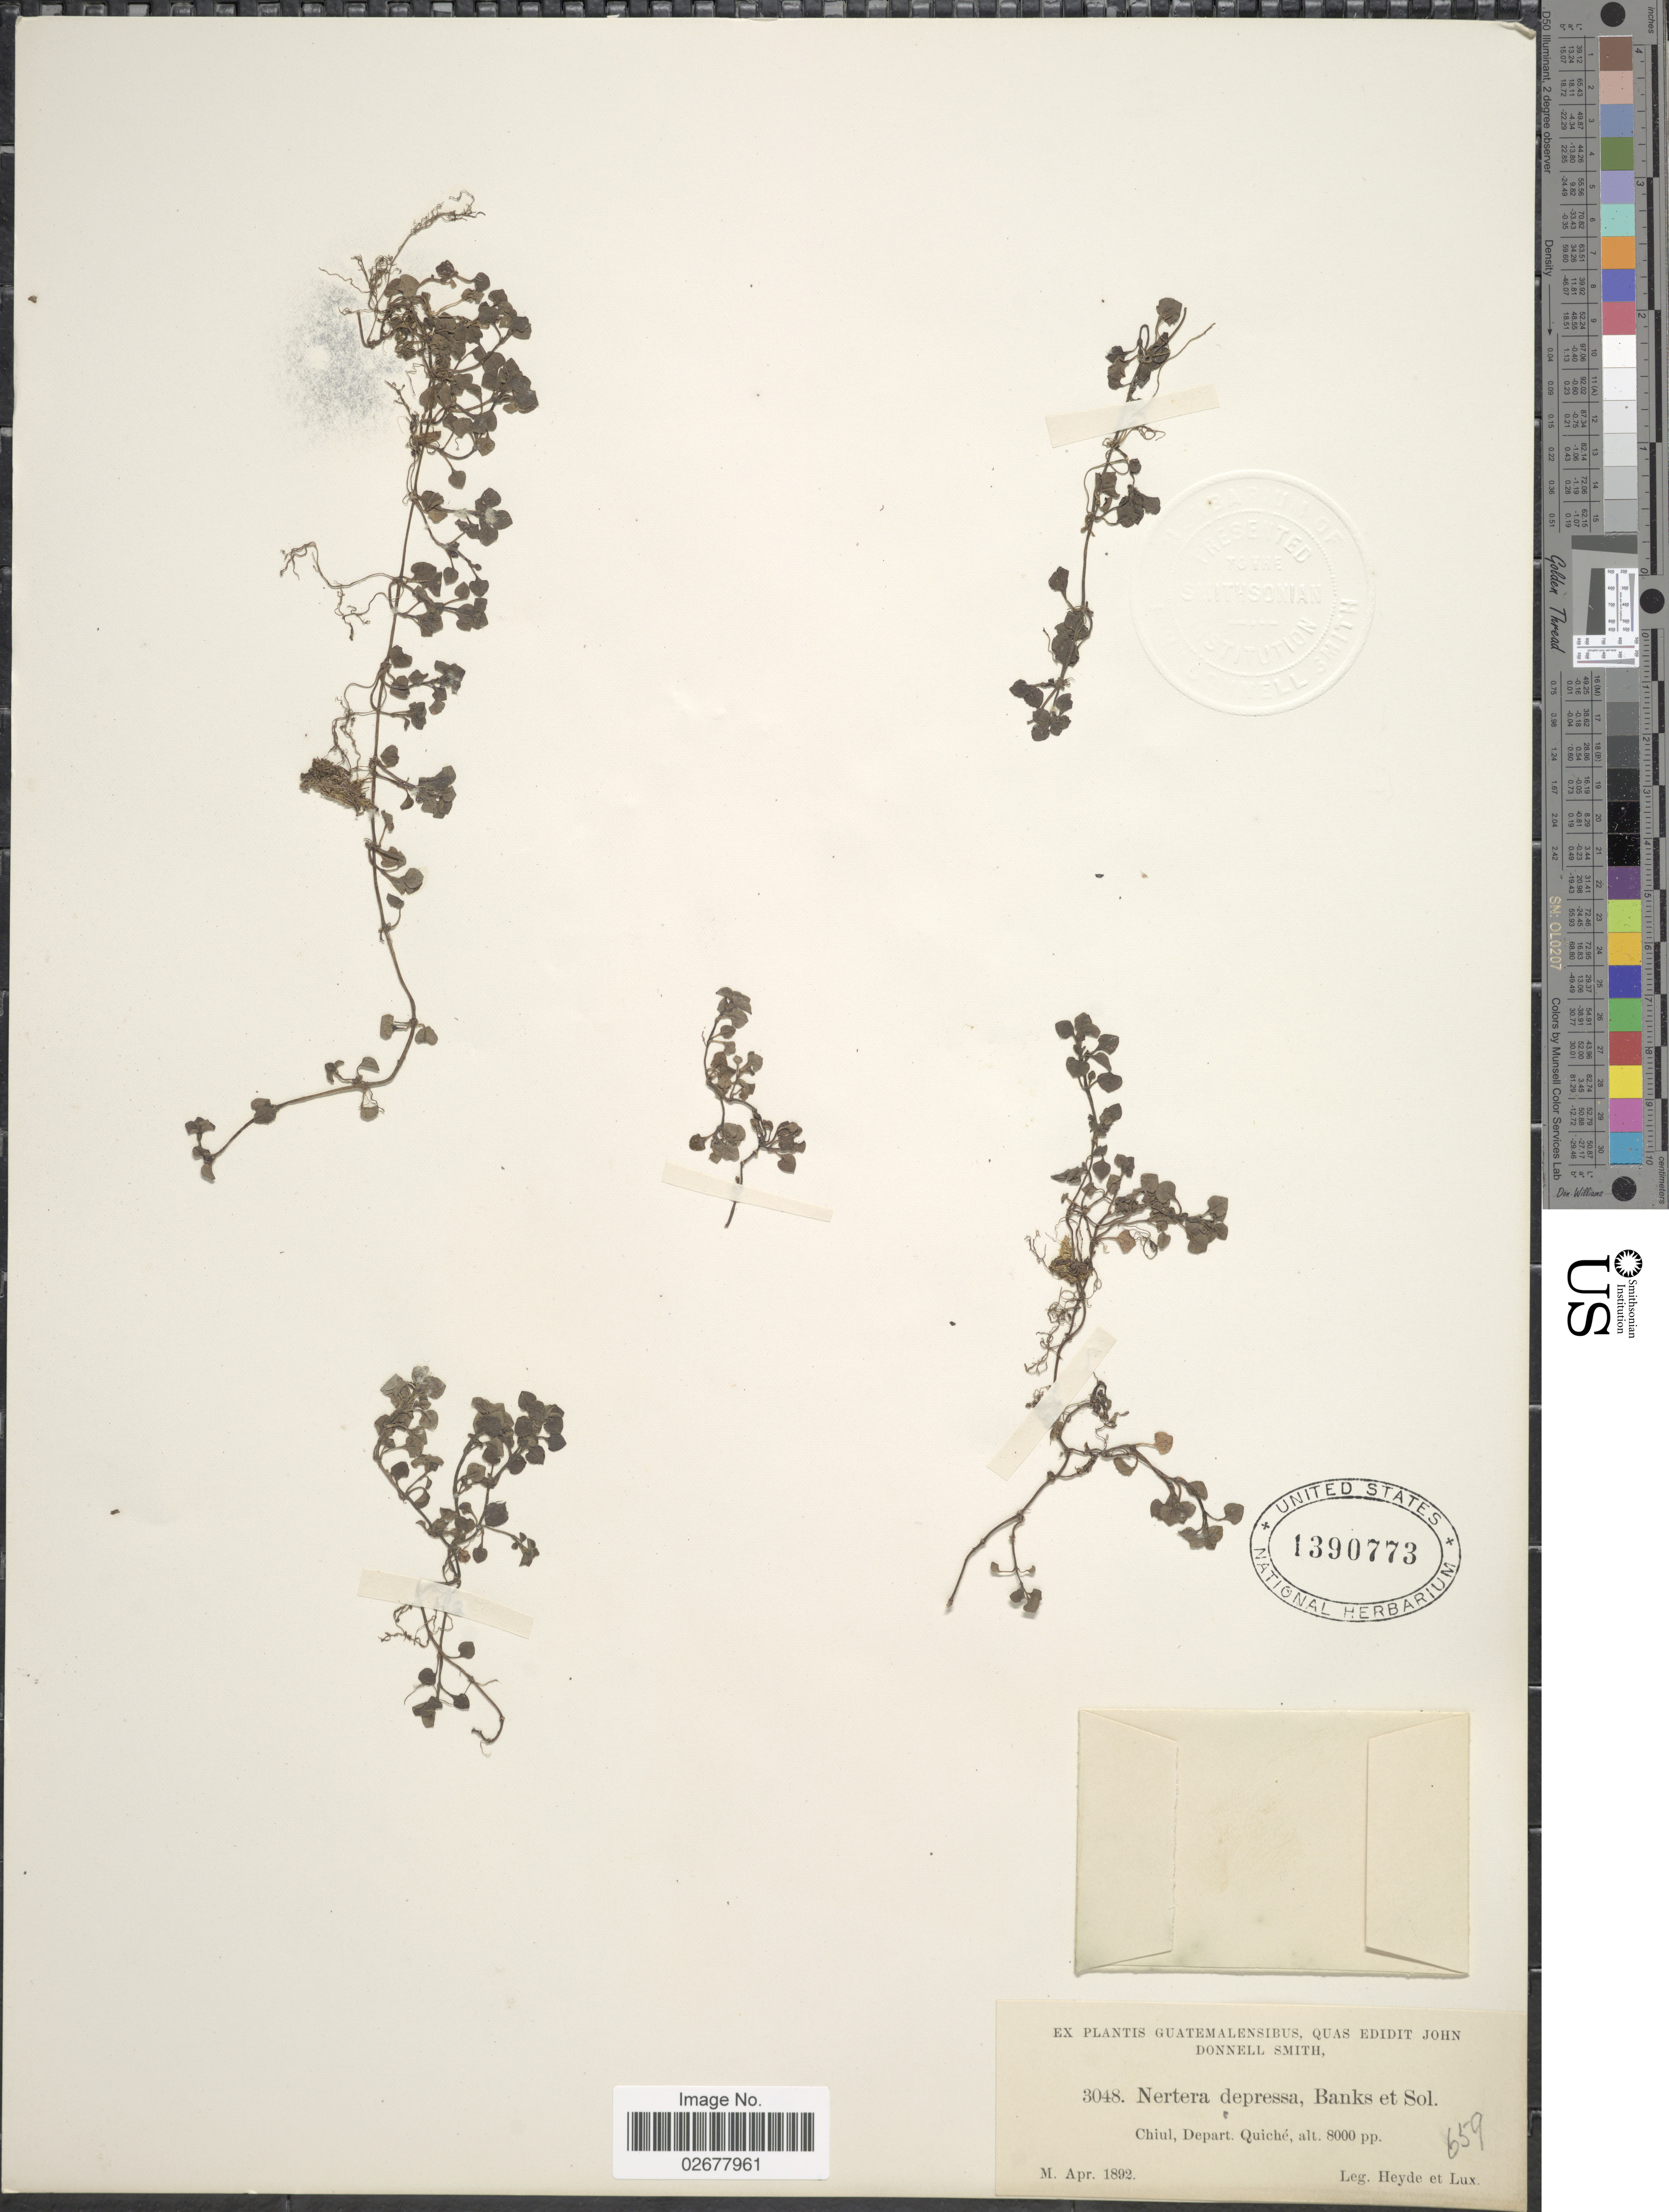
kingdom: Plantae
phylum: Tracheophyta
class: Magnoliopsida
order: Gentianales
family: Rubiaceae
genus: Nertera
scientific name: Nertera depressa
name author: Banks & Sol. ex Gaertn.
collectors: Heyde & Lux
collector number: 3048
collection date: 1892-04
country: Guatemala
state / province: El Quiché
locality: Chiul, Depart. Quiché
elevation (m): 2438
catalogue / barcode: US 1390773